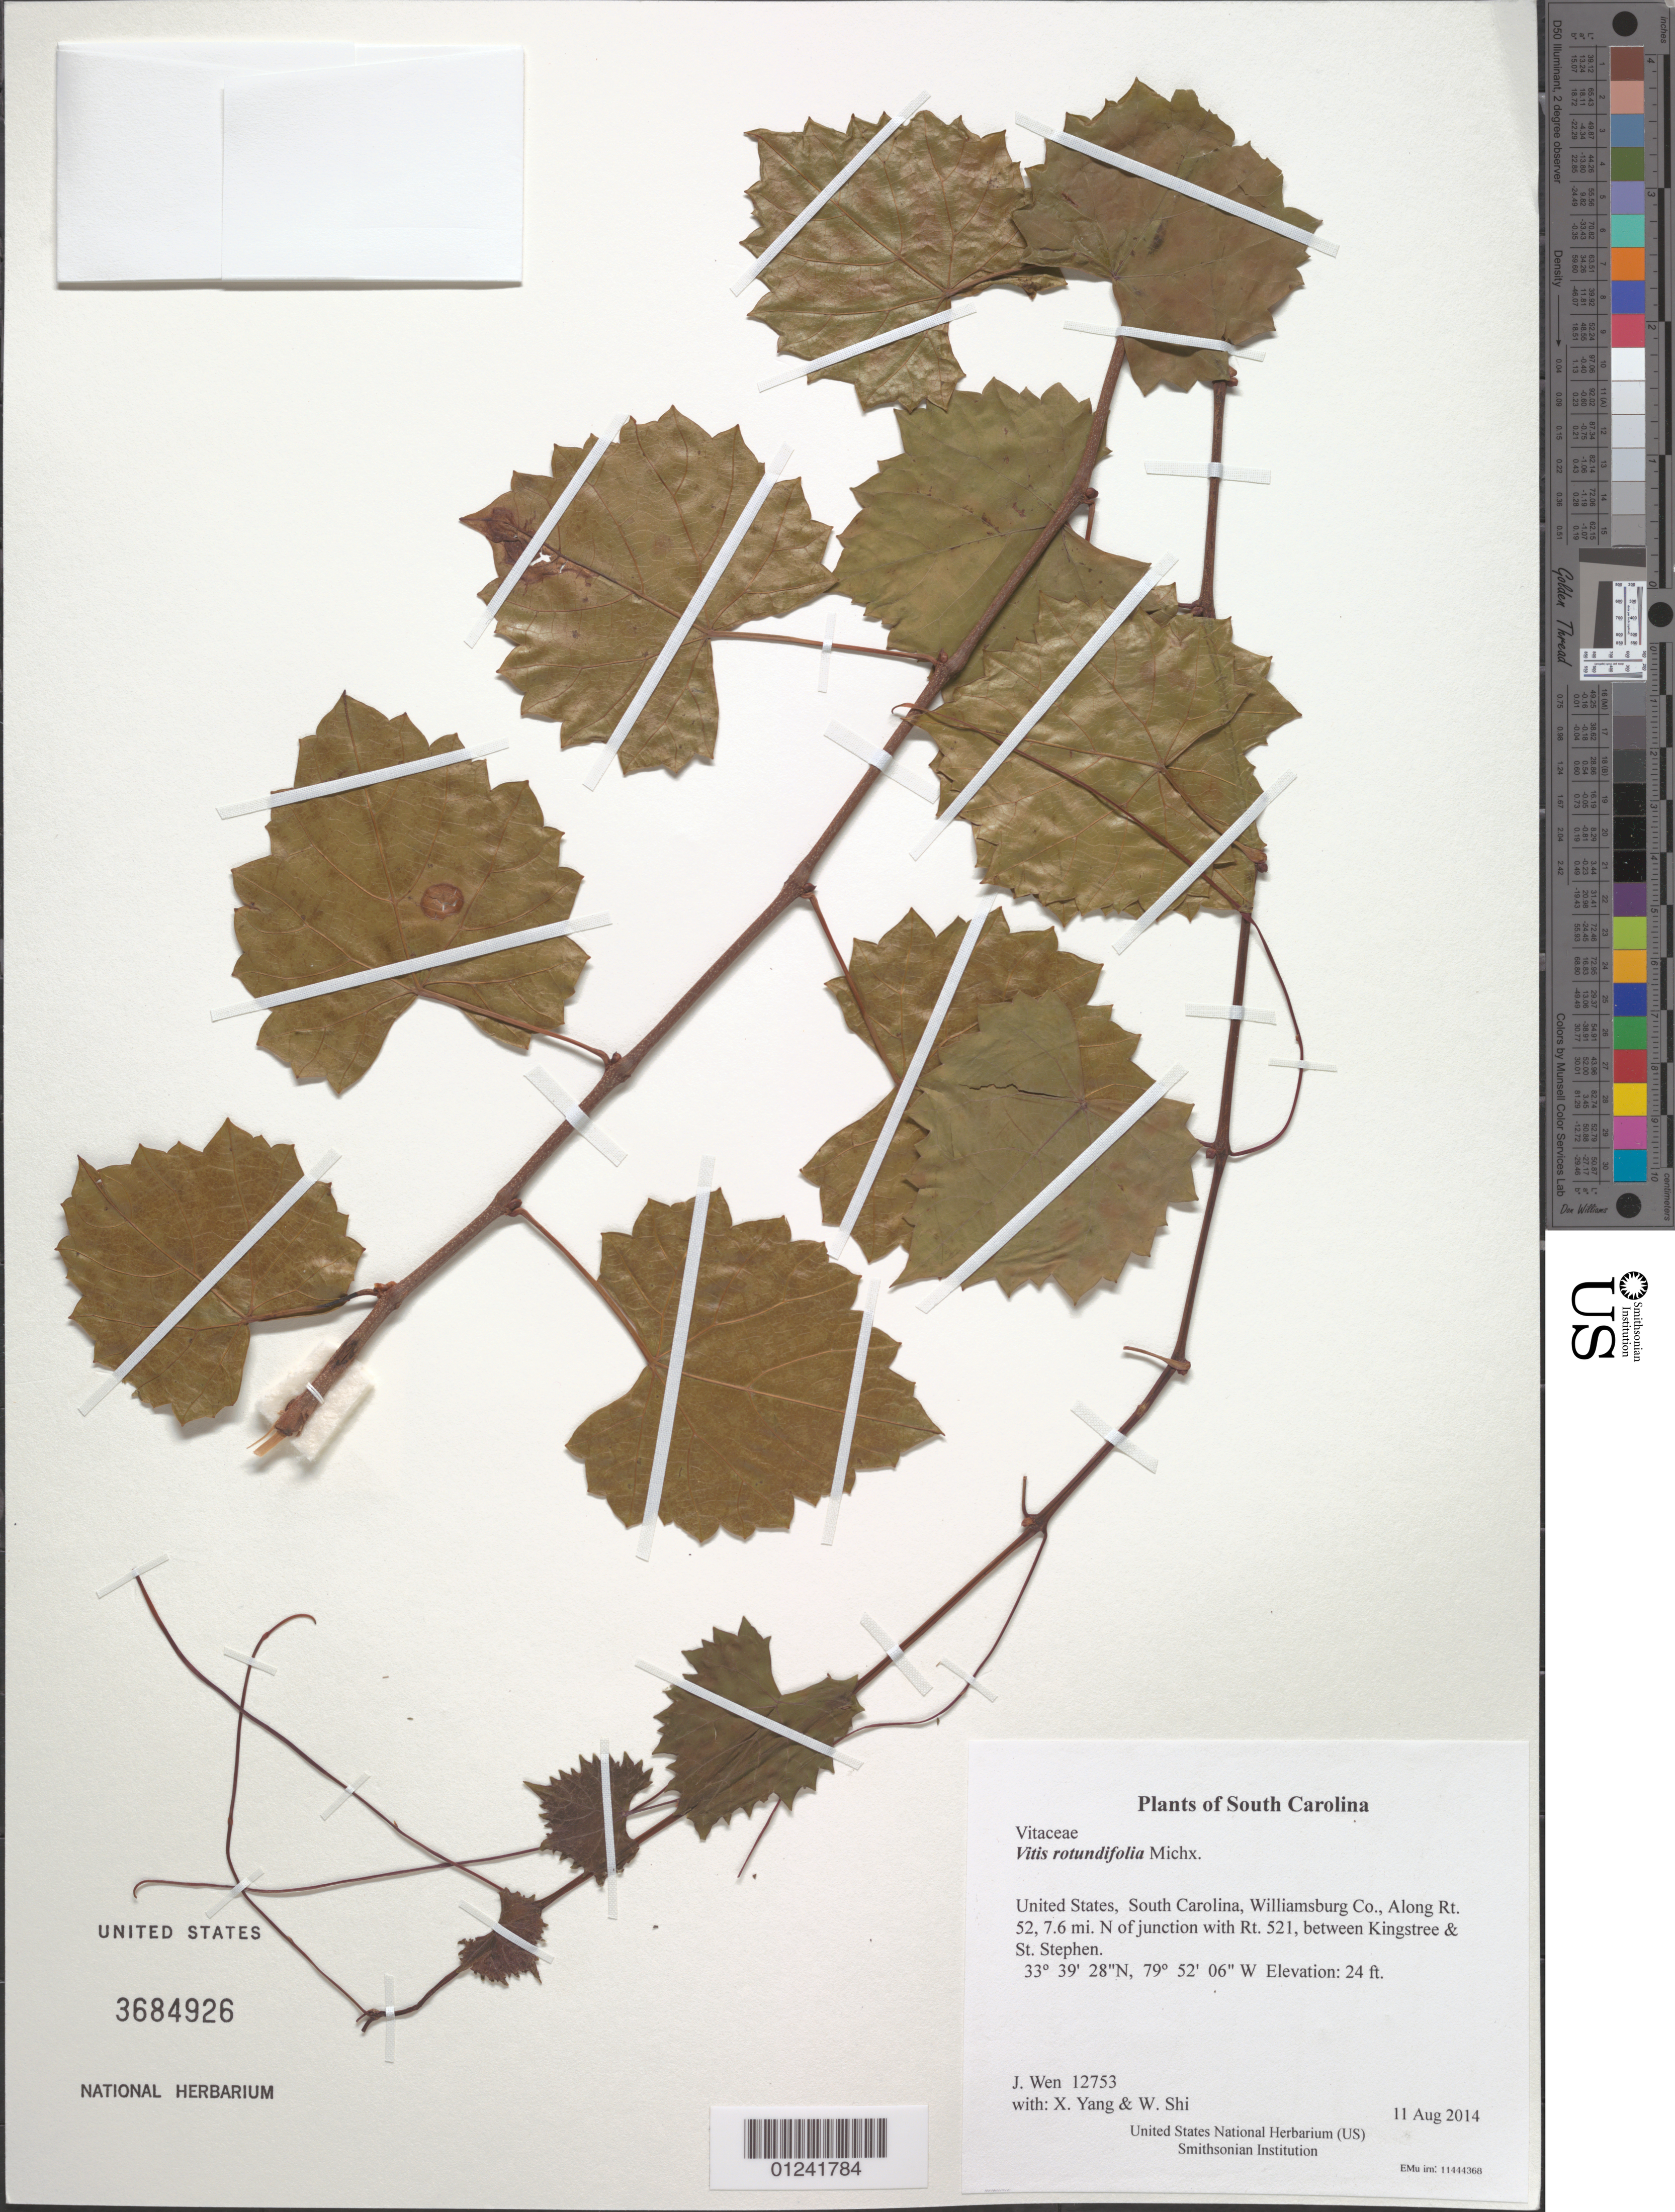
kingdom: Plantae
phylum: Tracheophyta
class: Magnoliopsida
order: Vitales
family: Vitaceae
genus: Vitis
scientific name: Vitis rotundifolia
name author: Michx.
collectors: J. Wen, X. Yang & W. Shi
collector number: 12753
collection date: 2014-08-11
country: United States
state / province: South Carolina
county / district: Williamsburg Co.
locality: Along Rt. 52, 7.6 mi. N of junction with Rt. 521, between Kingstree & St. Stephen.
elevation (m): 7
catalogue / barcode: US 3684926